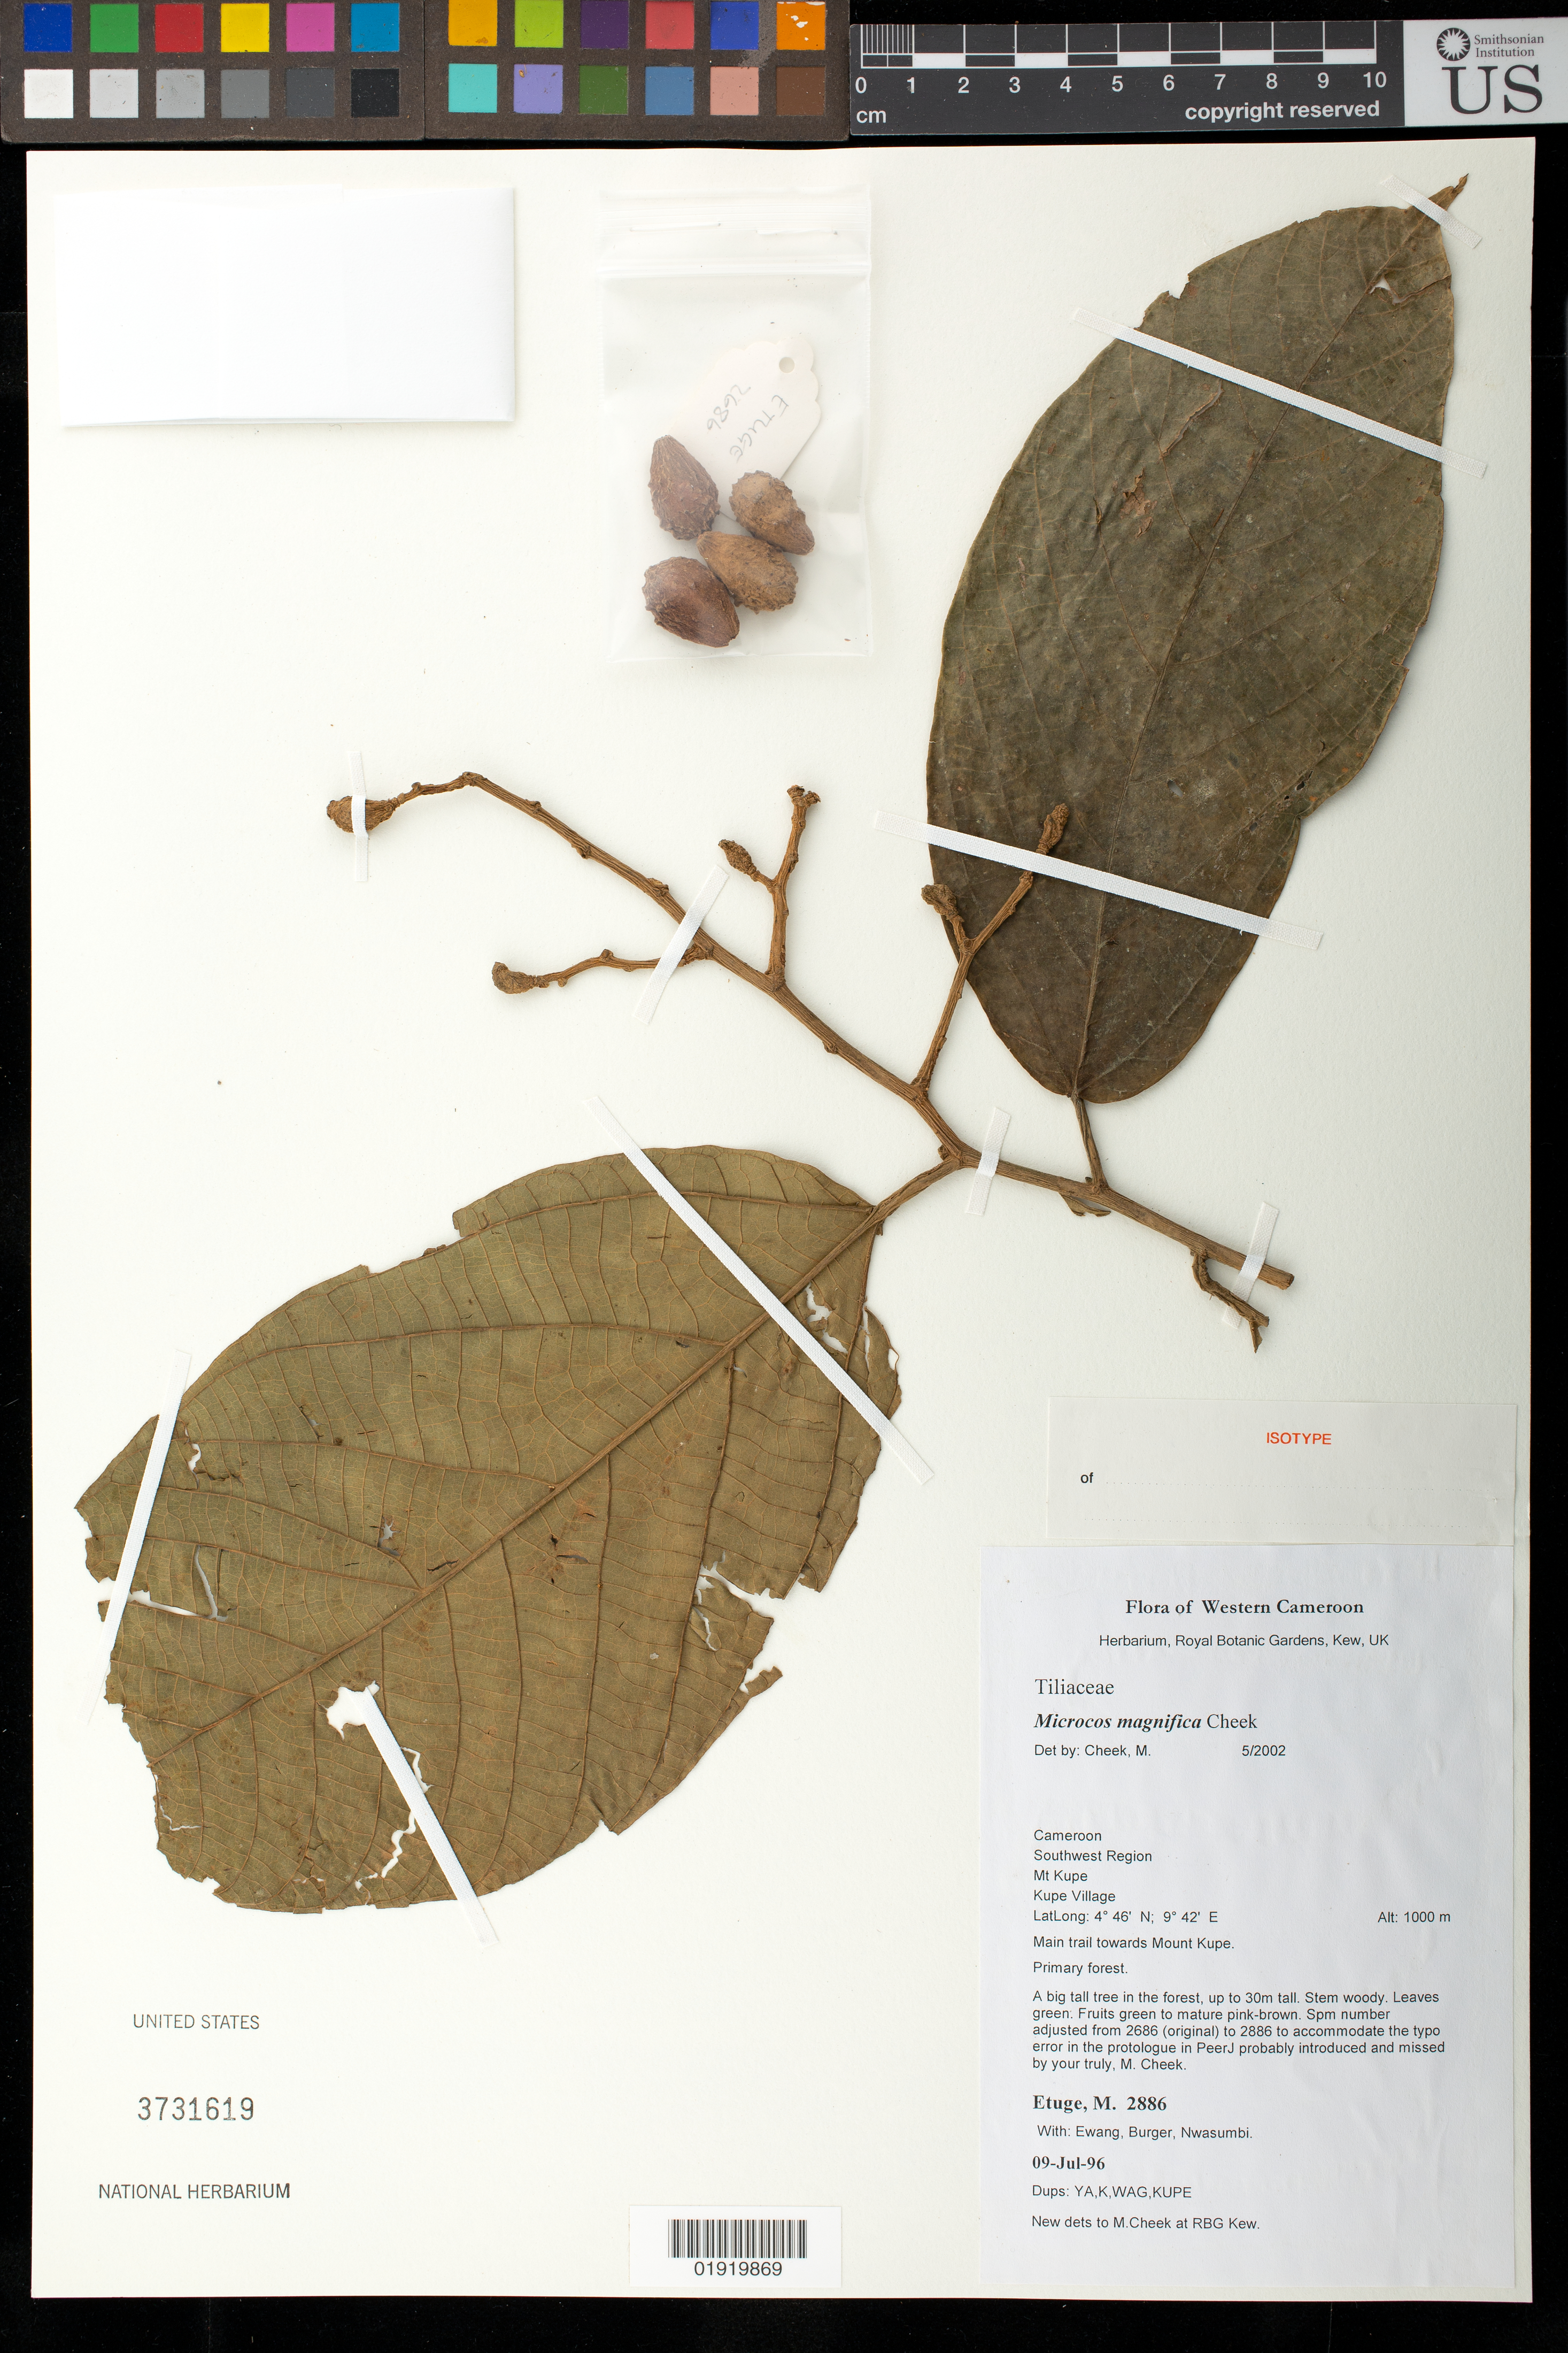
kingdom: Plantae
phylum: Tracheophyta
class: Magnoliopsida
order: Malvales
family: Malvaceae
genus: Microcos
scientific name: Microcos magnifica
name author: Cheek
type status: Isotype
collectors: M. Etuge, -. Ewang, -- Burger & -. Nwasumbi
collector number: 2886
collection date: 1996-07-09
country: Cameroon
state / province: Sud-Ouest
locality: Southwest Region. Mt. Kupe. Kupe Village, main trail towards Mount Kupe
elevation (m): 1000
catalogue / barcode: US 3731619